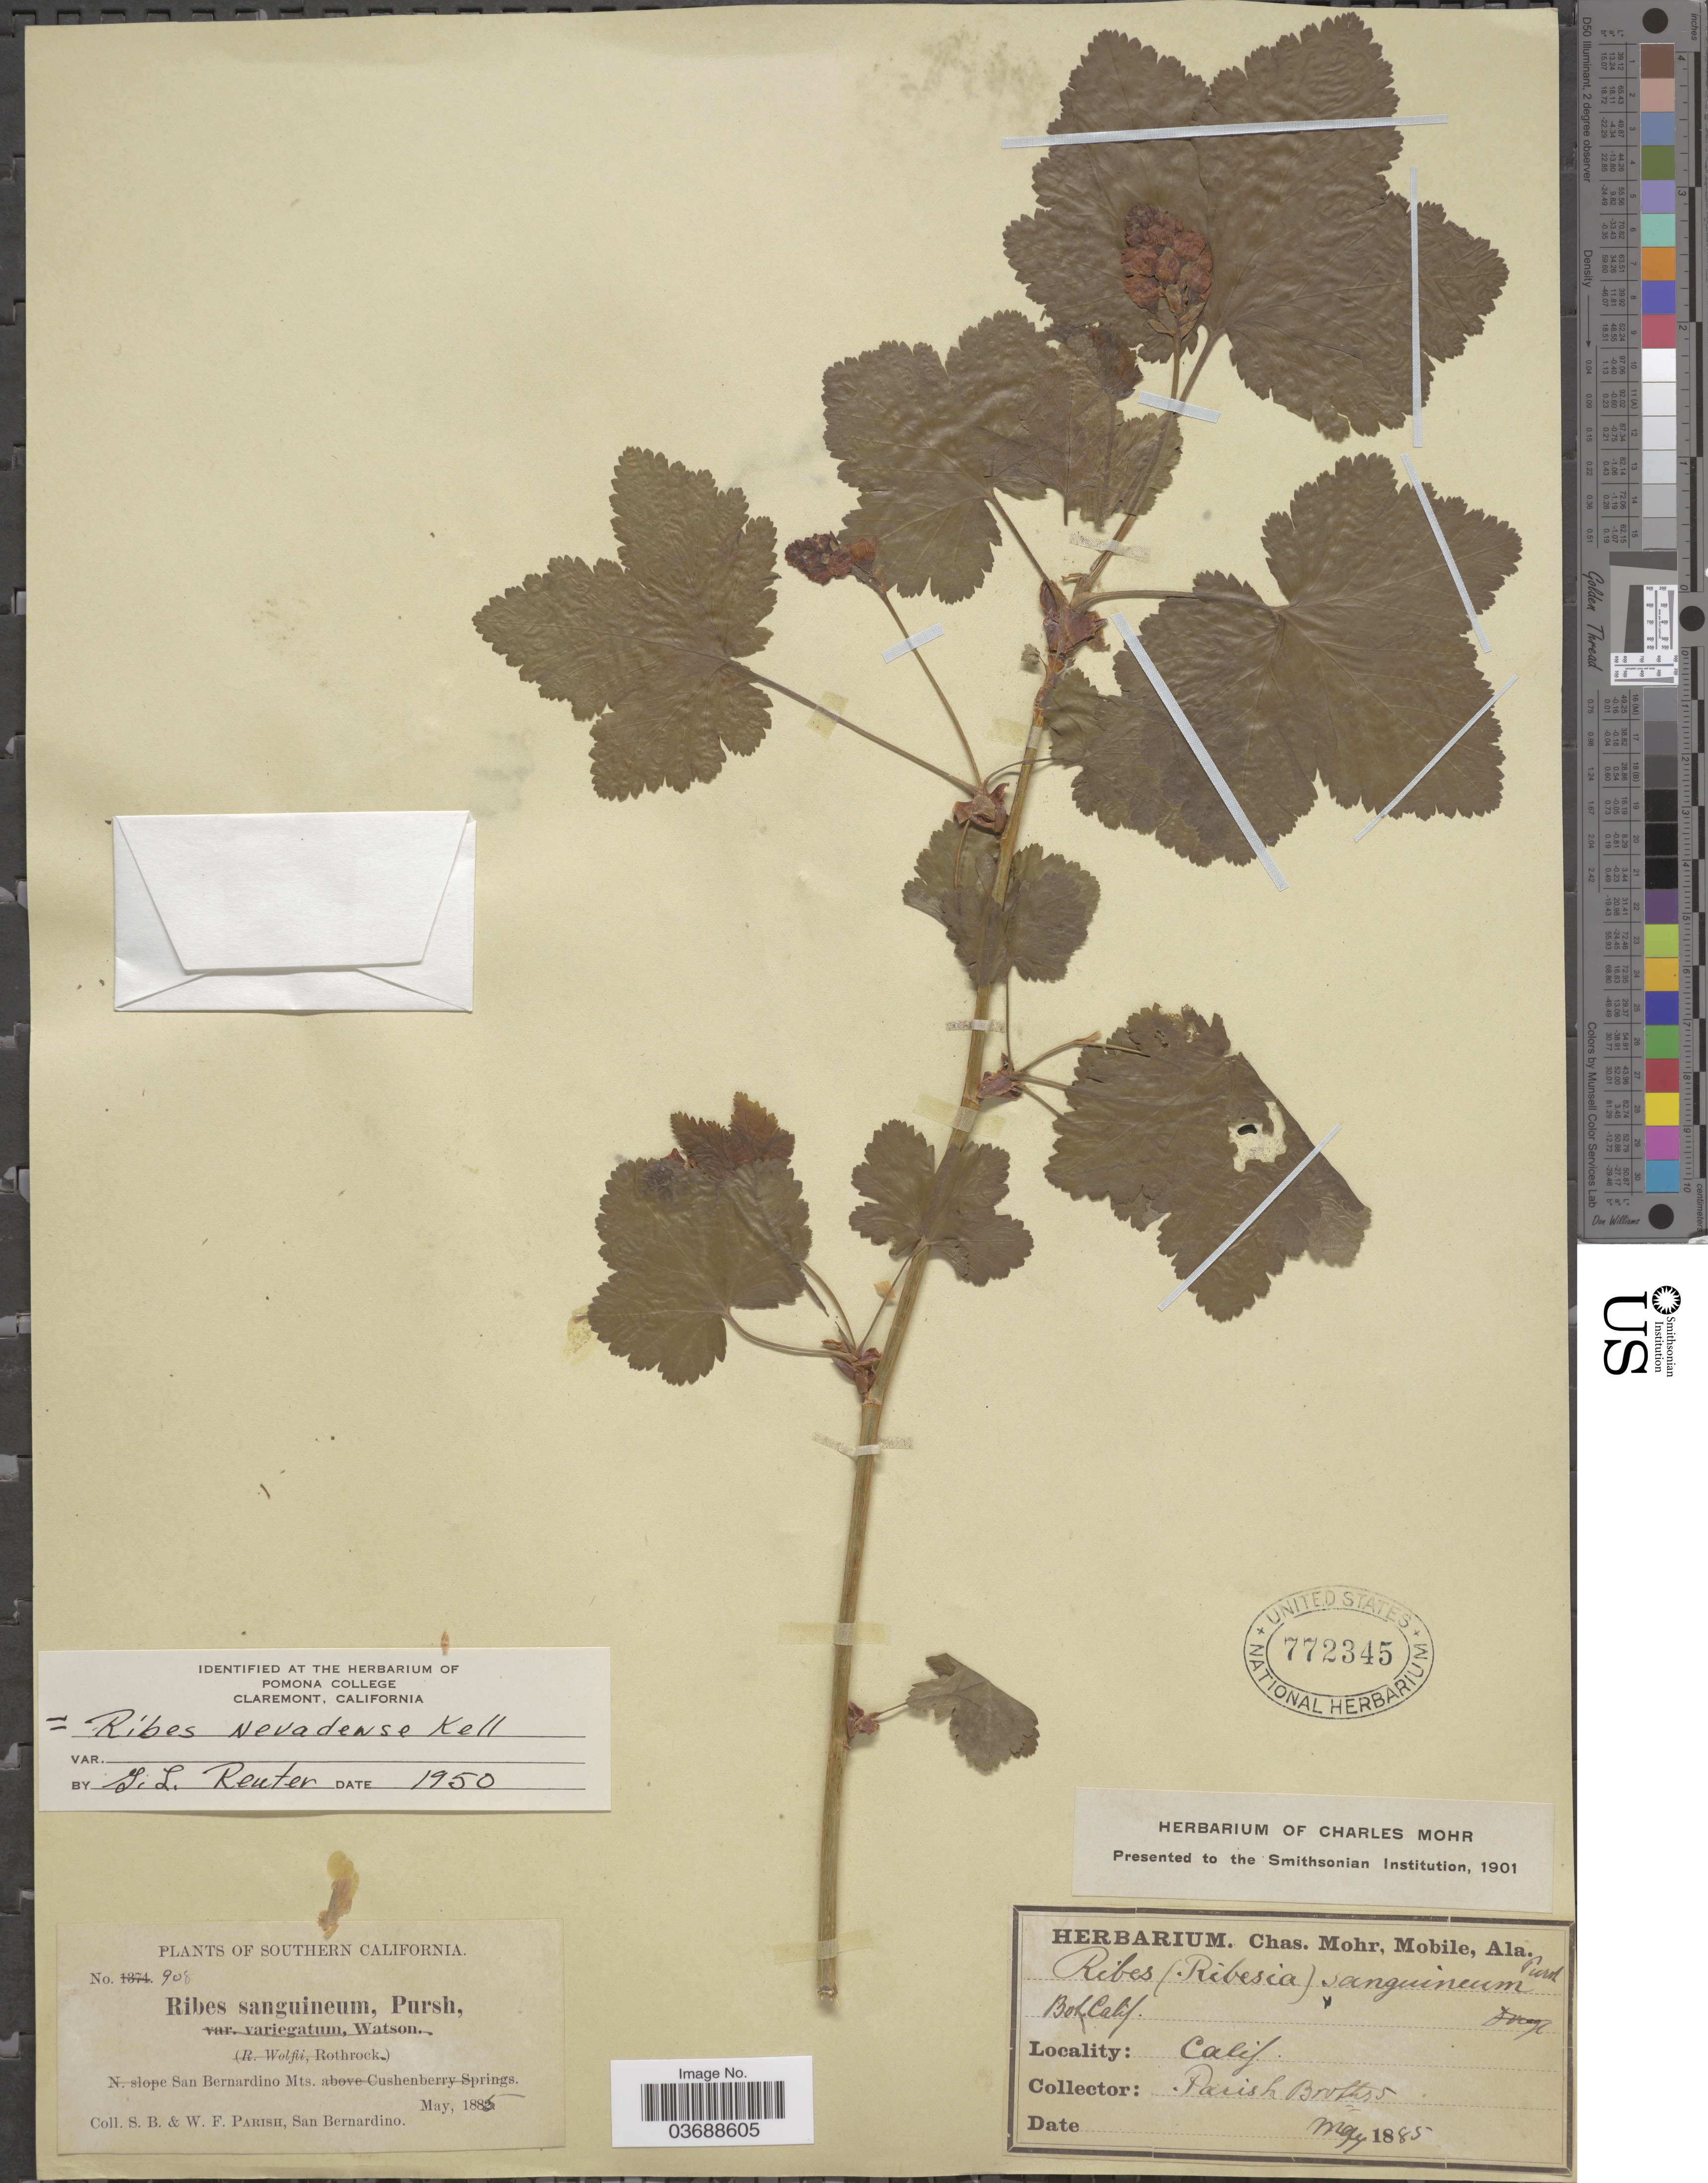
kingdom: Plantae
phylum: Tracheophyta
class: Magnoliopsida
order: Saxifragales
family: Grossulariaceae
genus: Ribes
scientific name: Ribes nevadense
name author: Kellogg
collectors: S. B. Parish & W. F. Parish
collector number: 908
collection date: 1885-05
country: United States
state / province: California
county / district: San Bernardino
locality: Southern California. San Bernardino Mts.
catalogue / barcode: US 772345